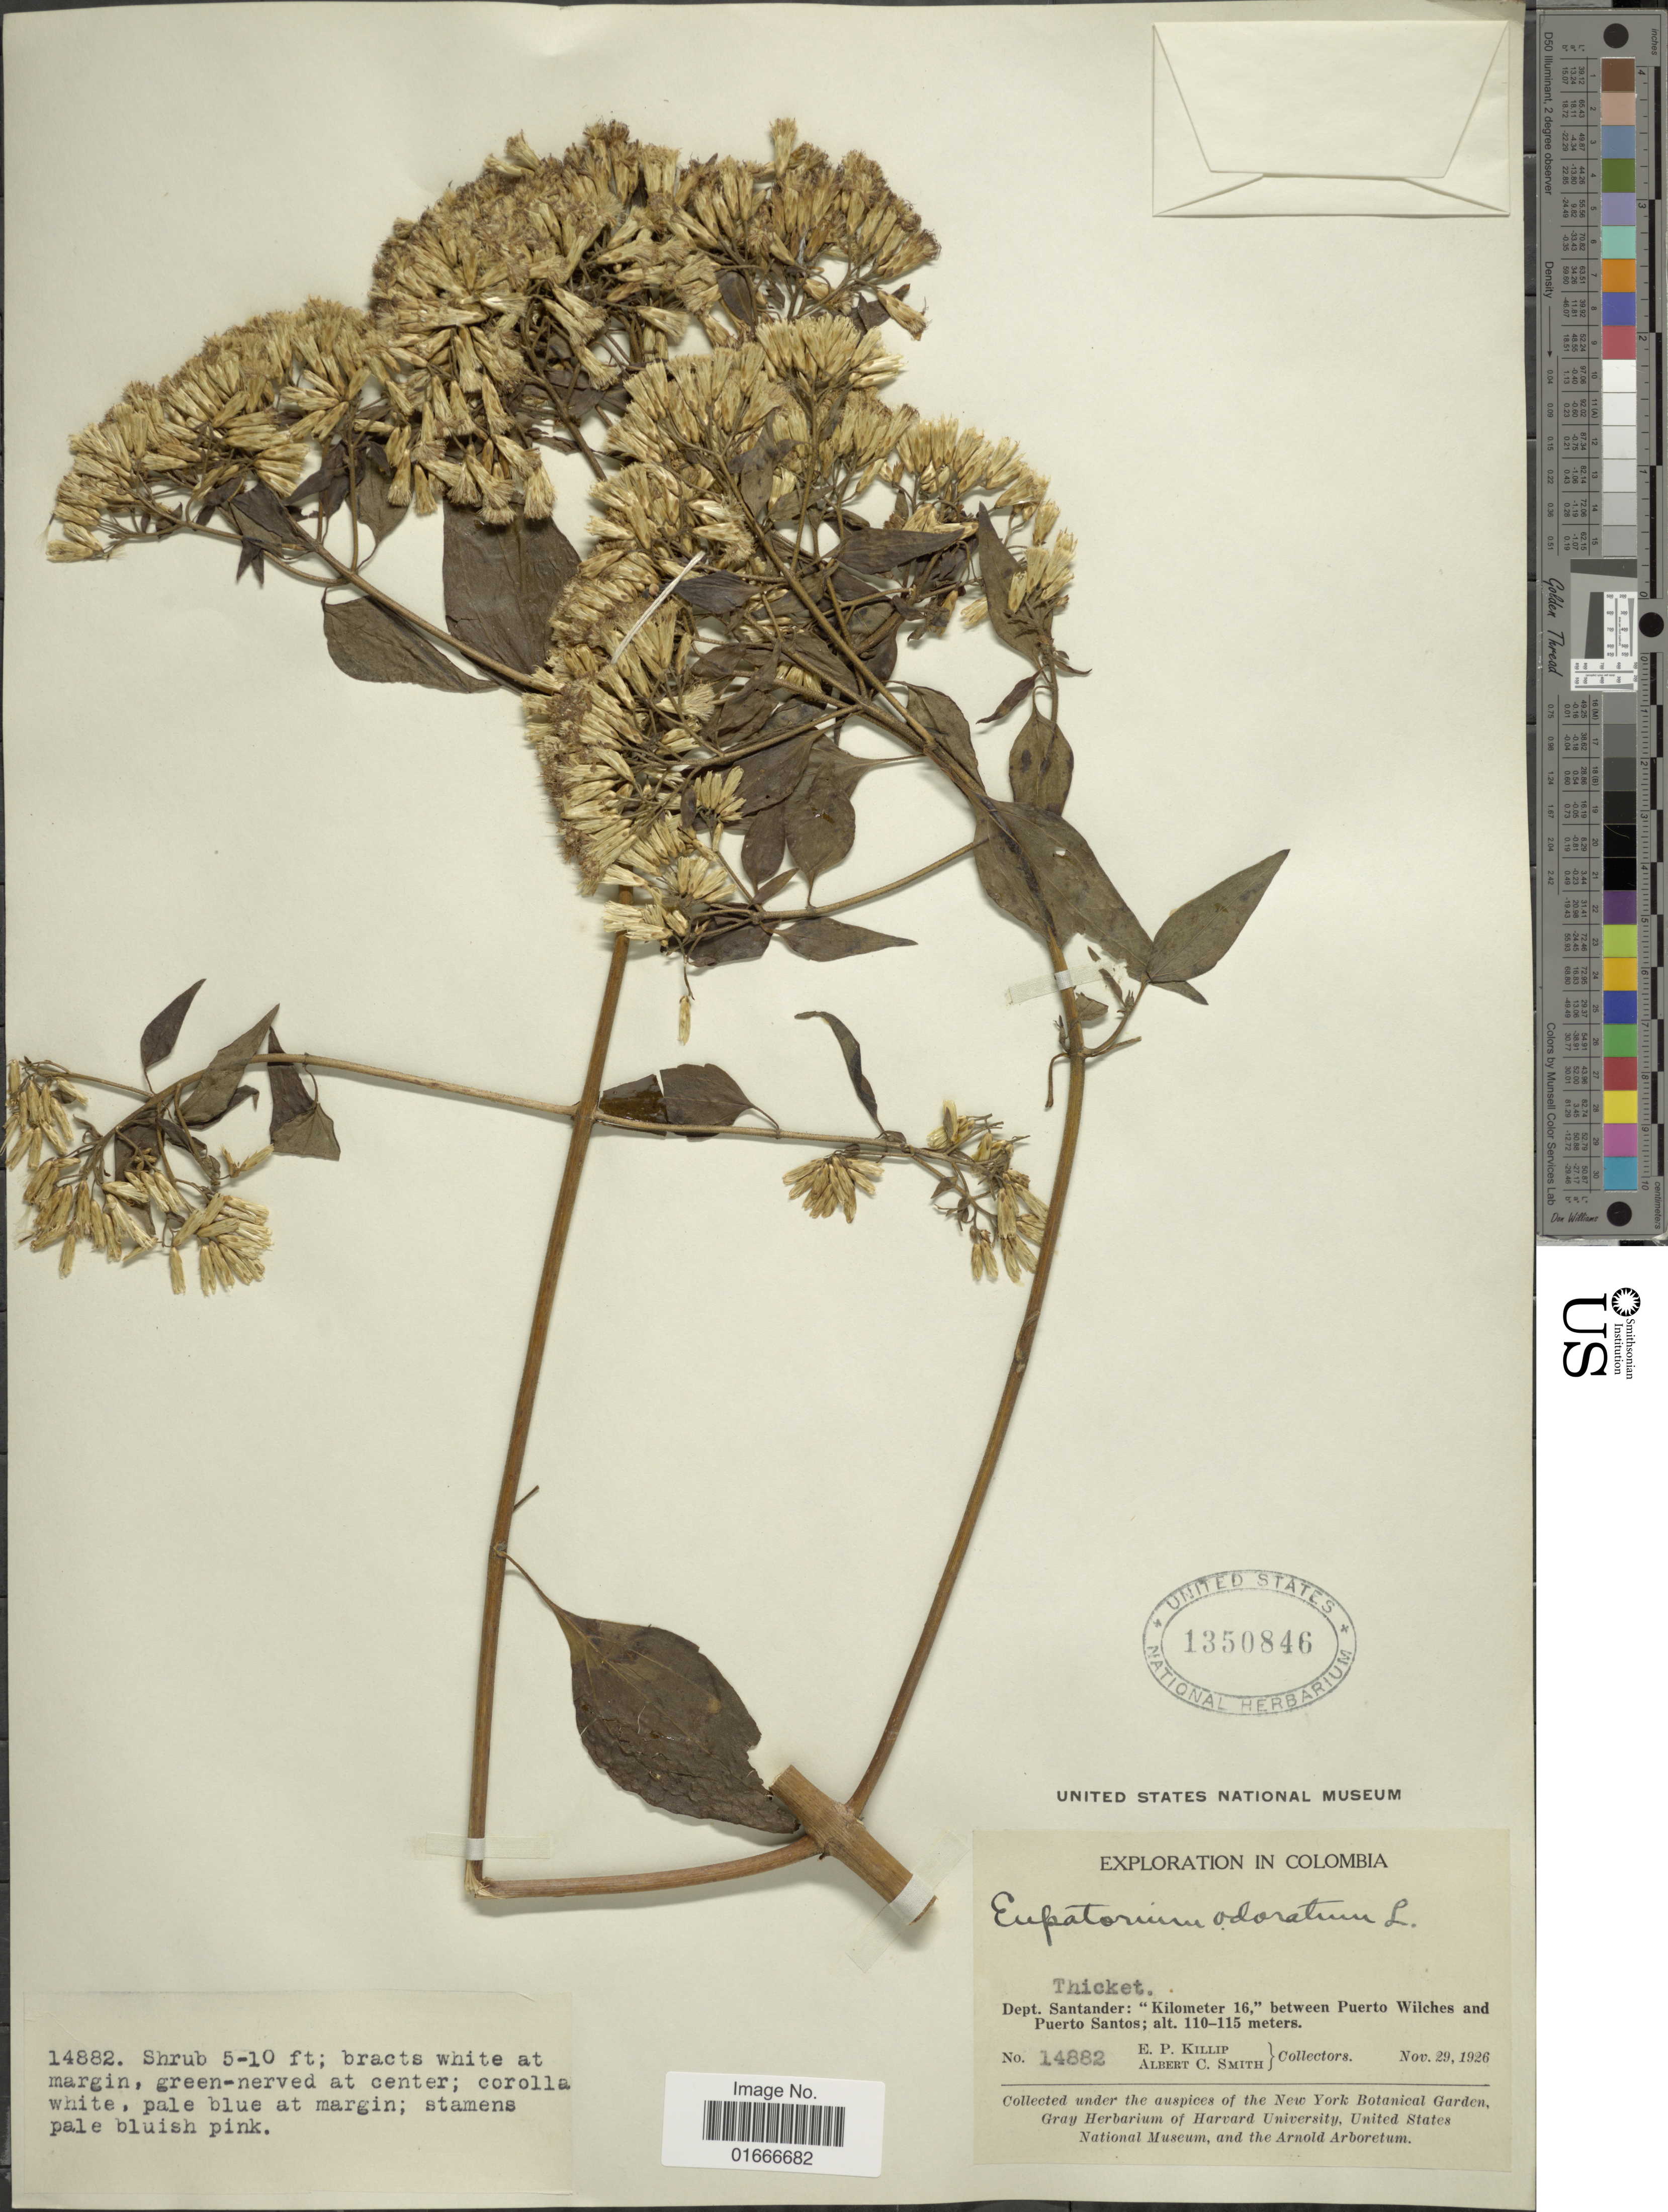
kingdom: Plantae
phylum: Tracheophyta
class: Magnoliopsida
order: Asterales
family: Asteraceae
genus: Chromolaena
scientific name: Chromolaena odorata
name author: (L.) R.M. King & H. Rob.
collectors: E. P. Killip & A. C. Smith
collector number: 14882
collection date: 1926-11-29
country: Colombia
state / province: Santander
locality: Kilometer 16, between Puerto Wilches and Puerto Santos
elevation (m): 110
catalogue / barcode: US 1350846